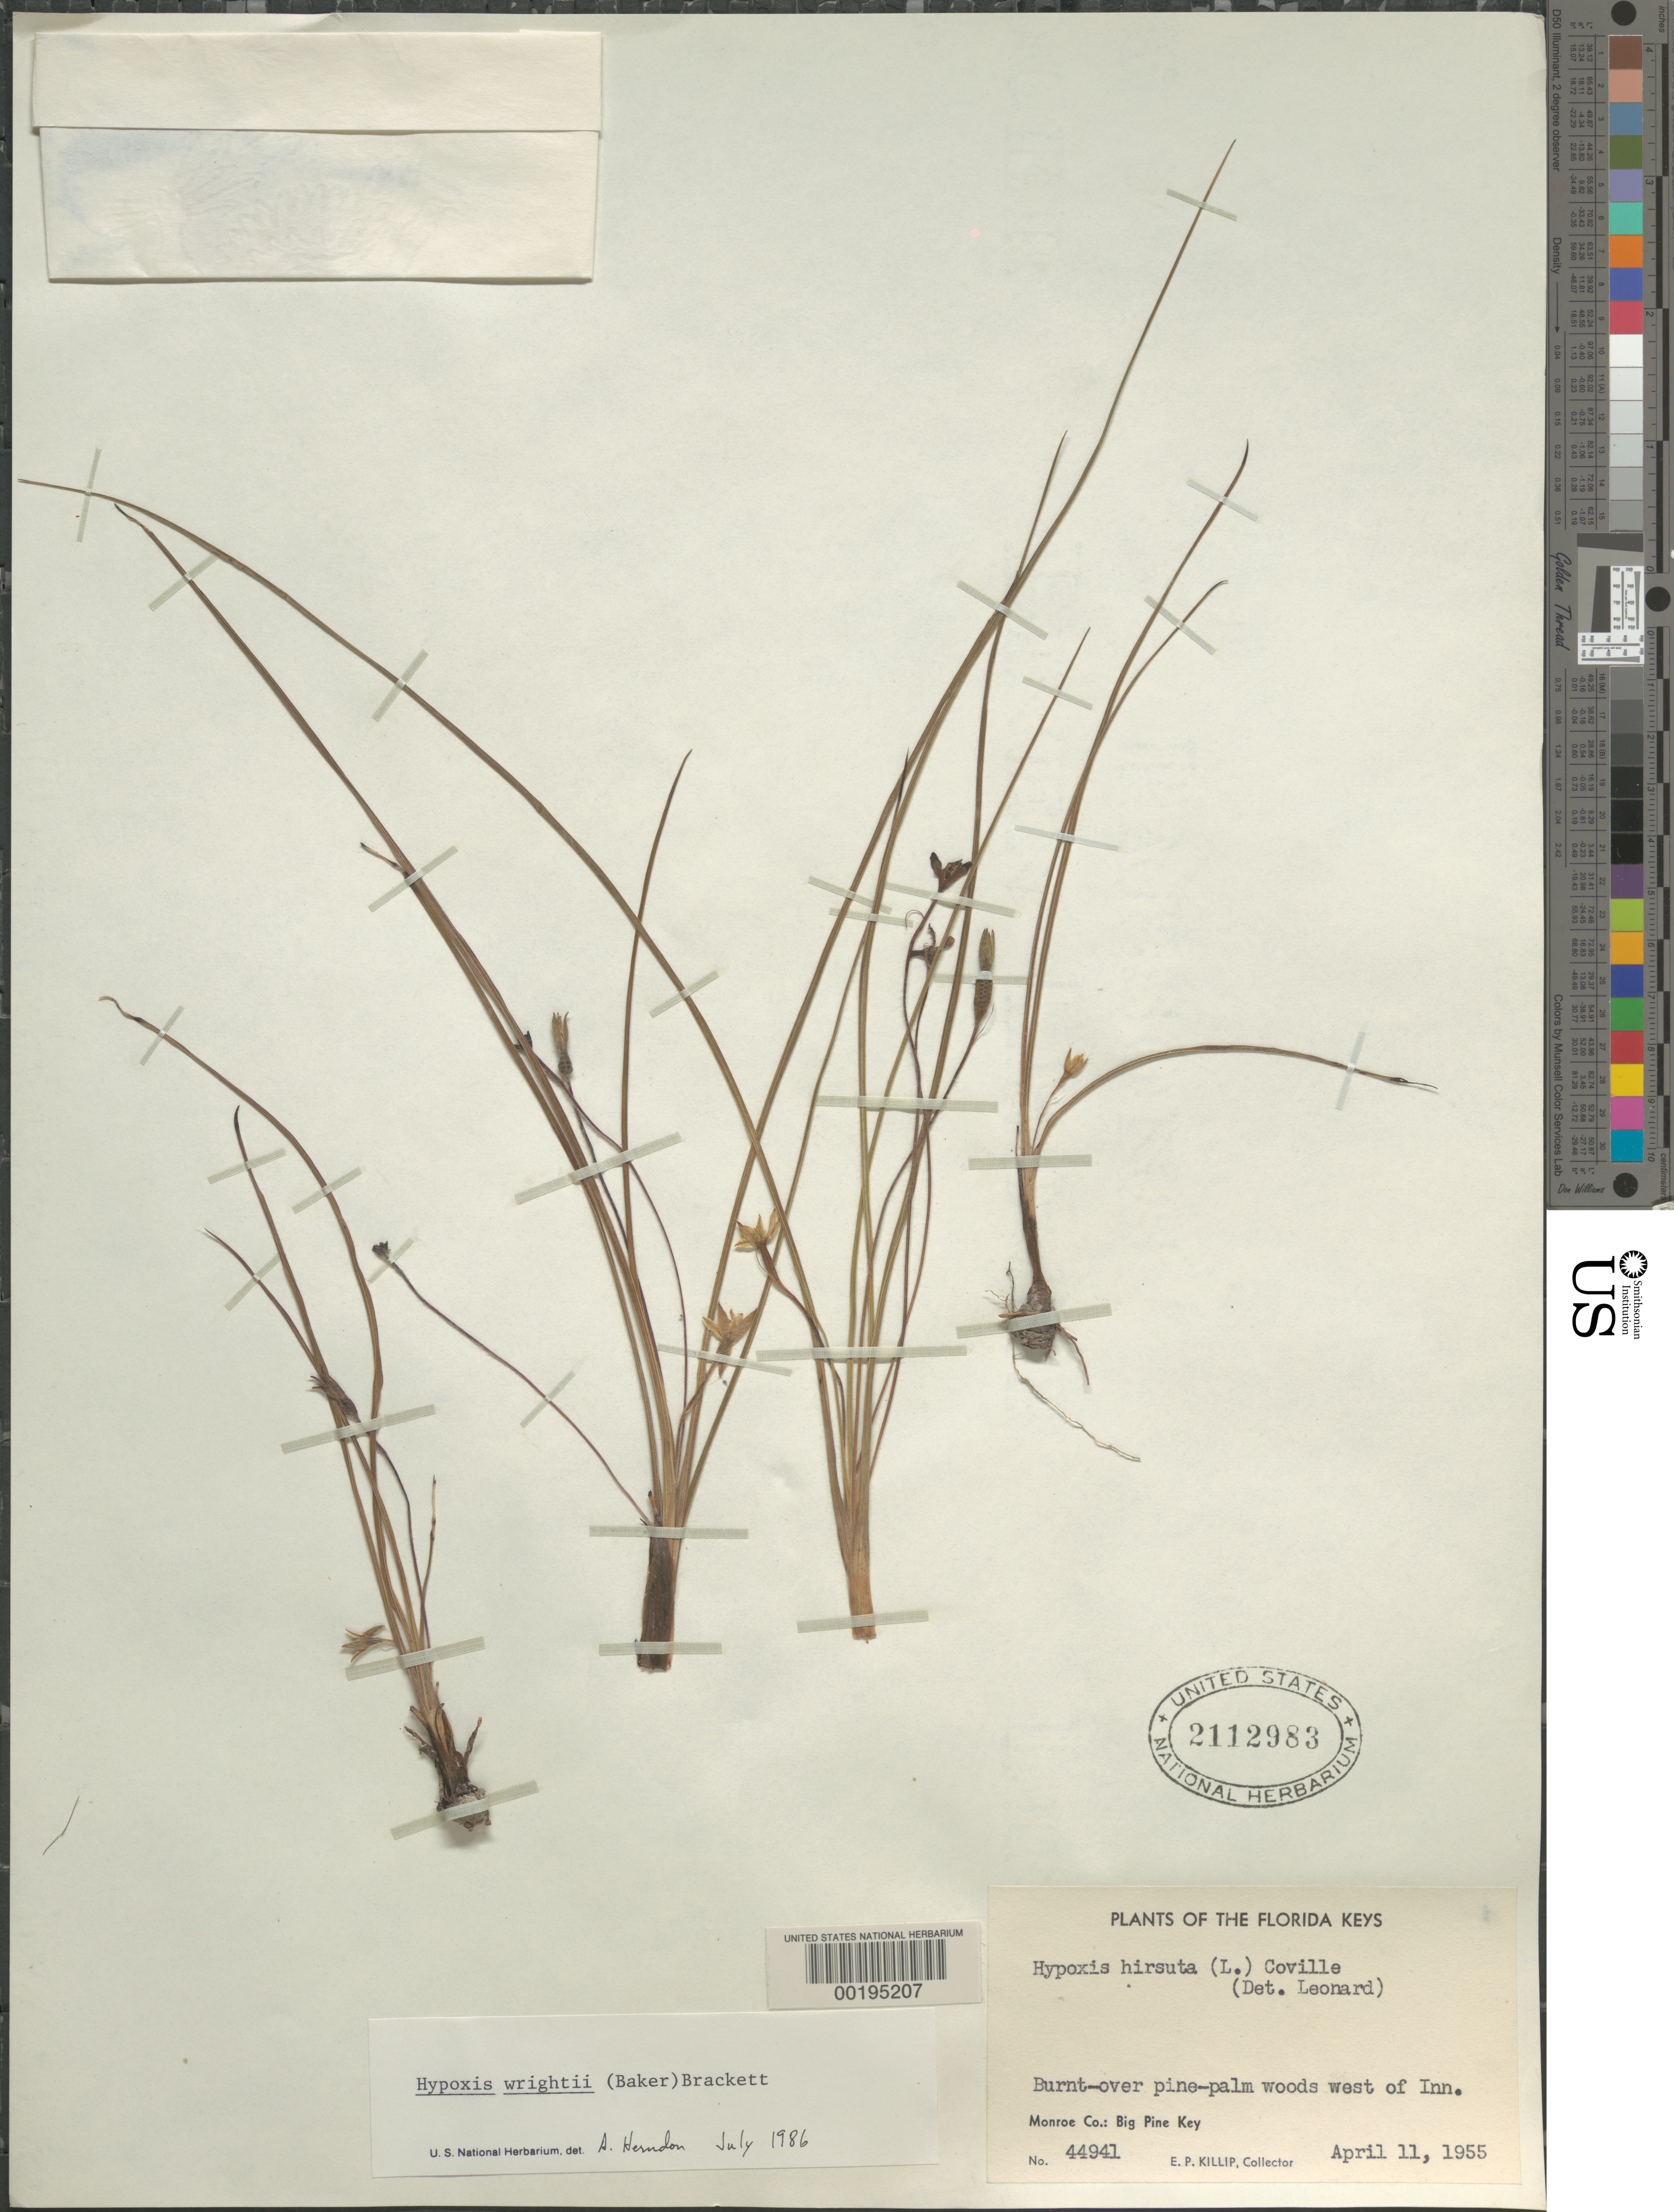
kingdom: Plantae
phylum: Tracheophyta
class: Liliopsida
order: Asparagales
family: Hypoxidaceae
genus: Hypoxis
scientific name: Hypoxis wrightii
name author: (Baker) Brackett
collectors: E. P. Killip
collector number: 44941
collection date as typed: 11 Apr 1955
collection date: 1955-04-11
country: United States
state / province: Florida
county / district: Monroe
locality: Big pine key, nw of inn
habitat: Burnt-over pine-palm woods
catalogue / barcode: US 2112983